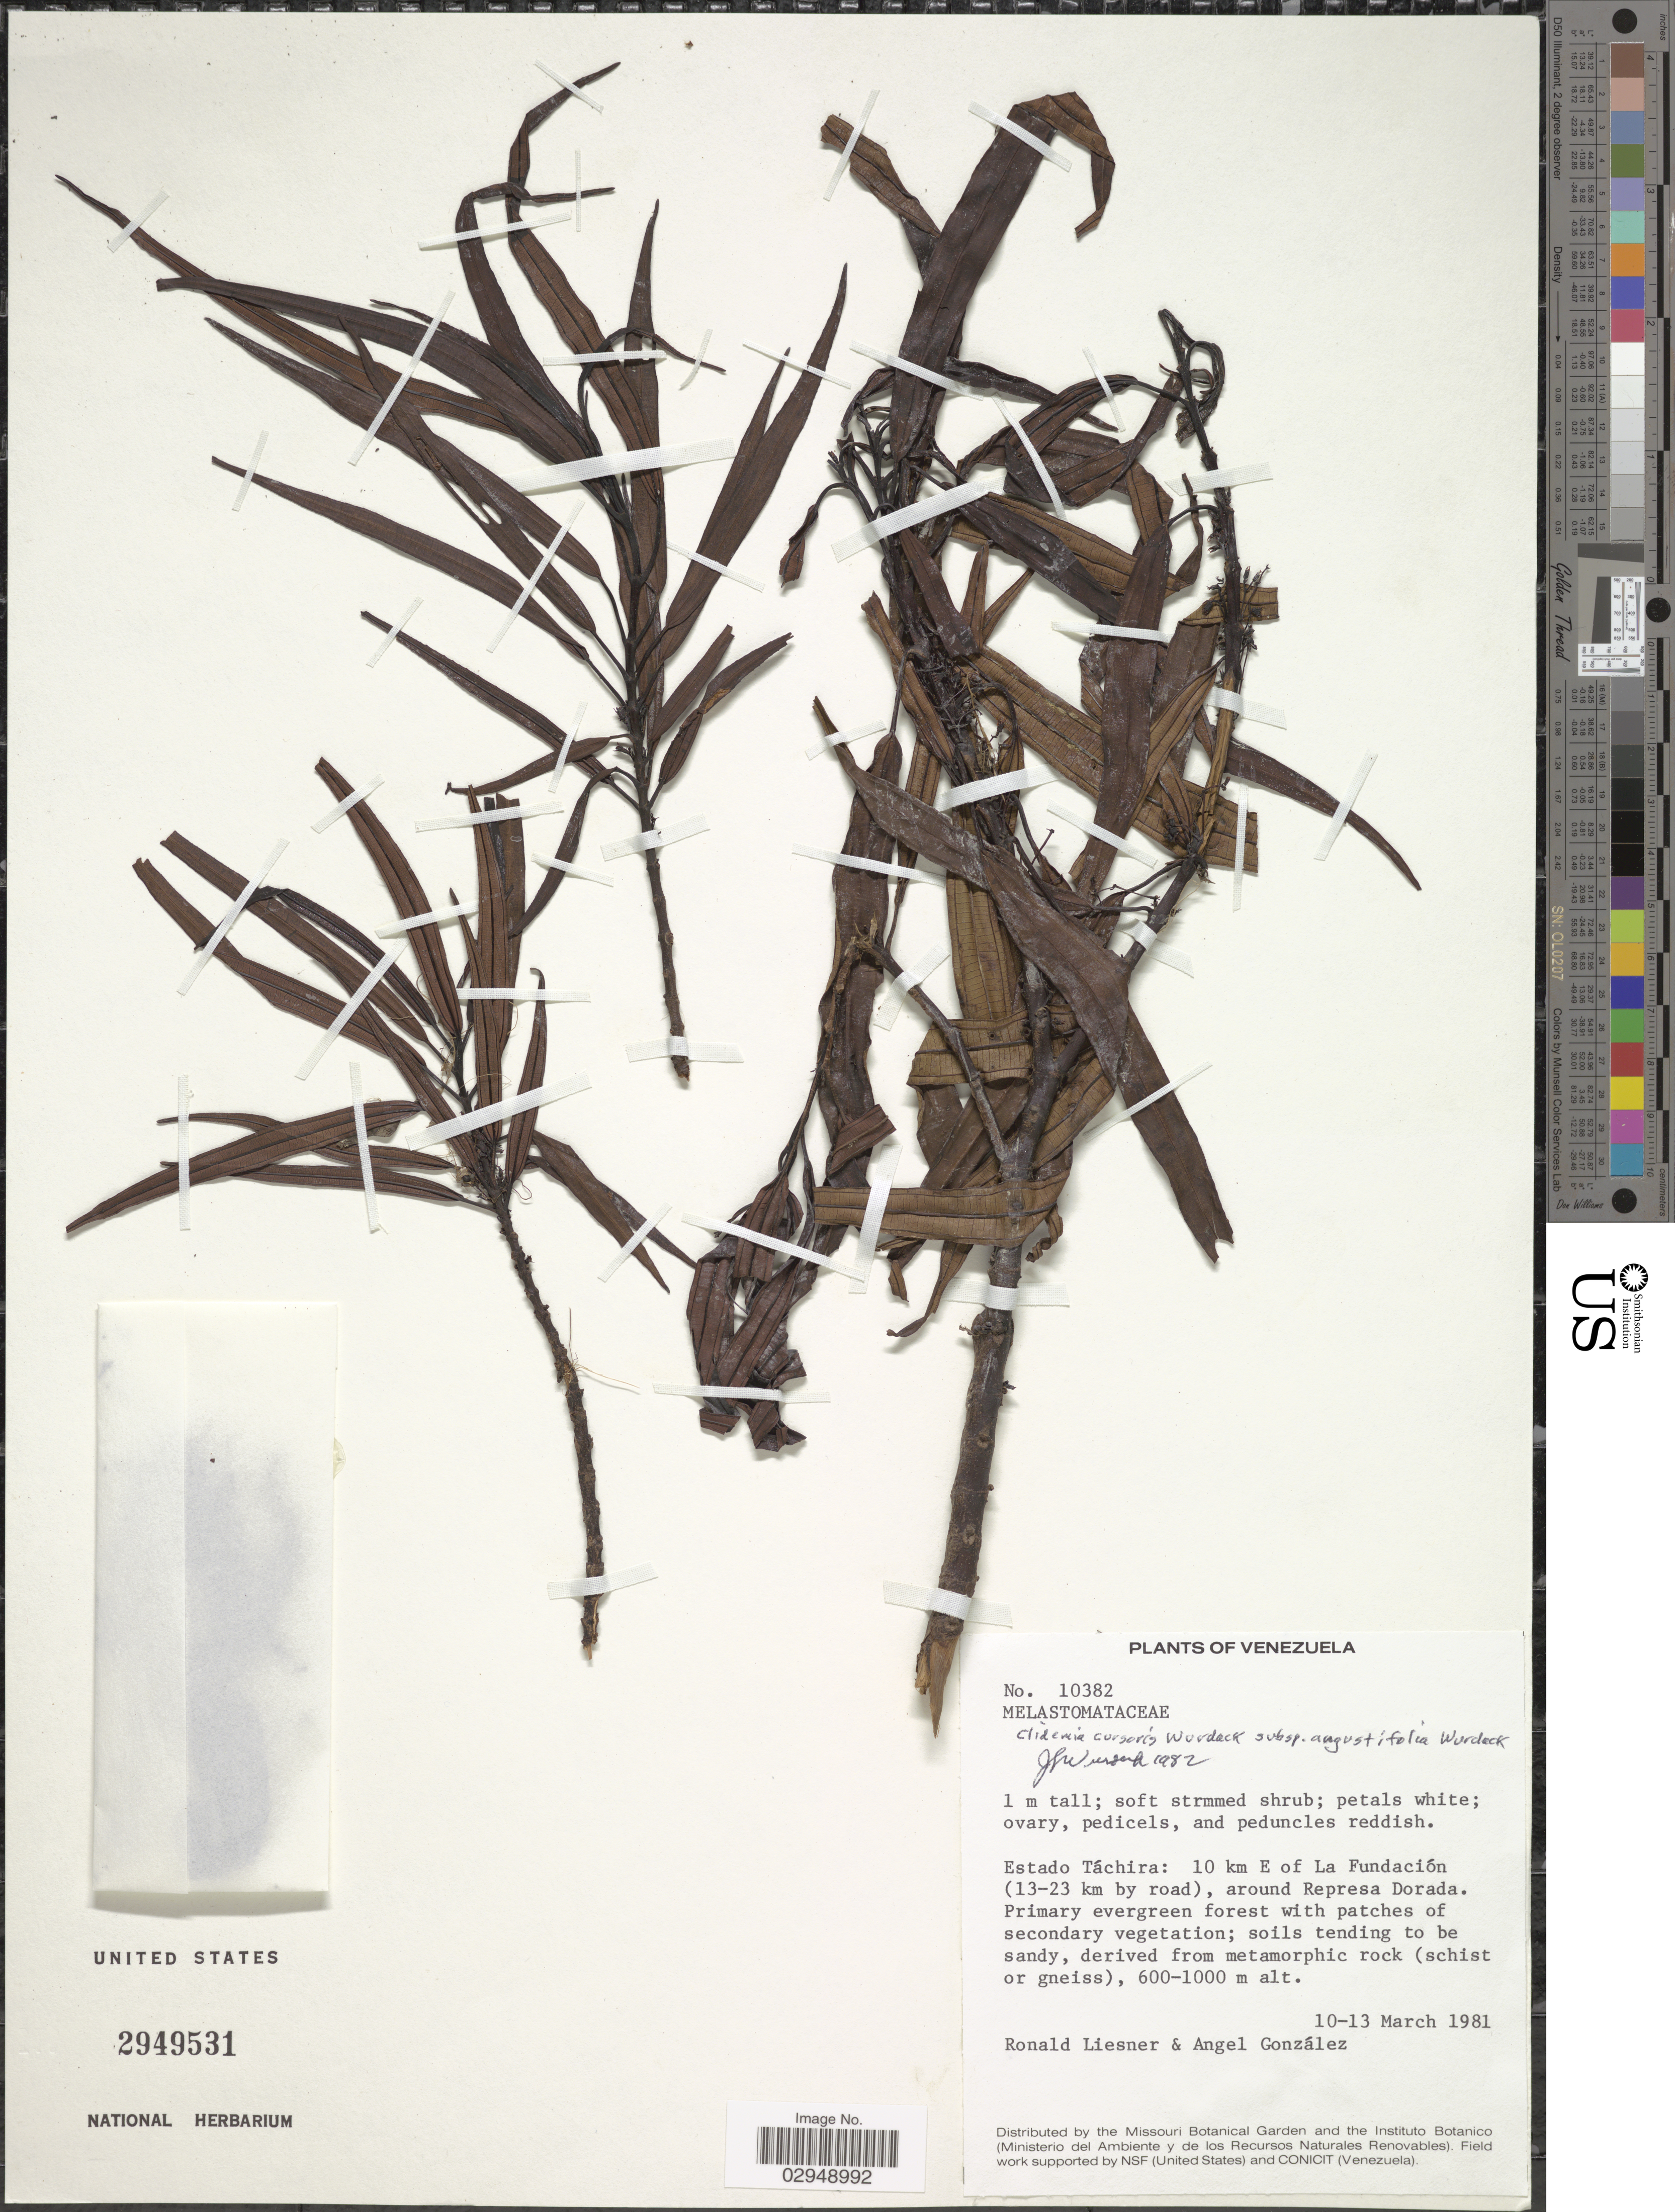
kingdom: Plantae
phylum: Tracheophyta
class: Magnoliopsida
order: Myrtales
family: Melastomataceae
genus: Clidemia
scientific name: Clidemia cursoris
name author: Wurdack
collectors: R. L. Liesner & A. C. González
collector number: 10382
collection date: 1981-03-10/1981-03-13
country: Venezuela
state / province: Tachira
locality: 10 km E of La Fundación (13-23 km by road), around Represa Dorada.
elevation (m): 600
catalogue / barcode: US 2949531